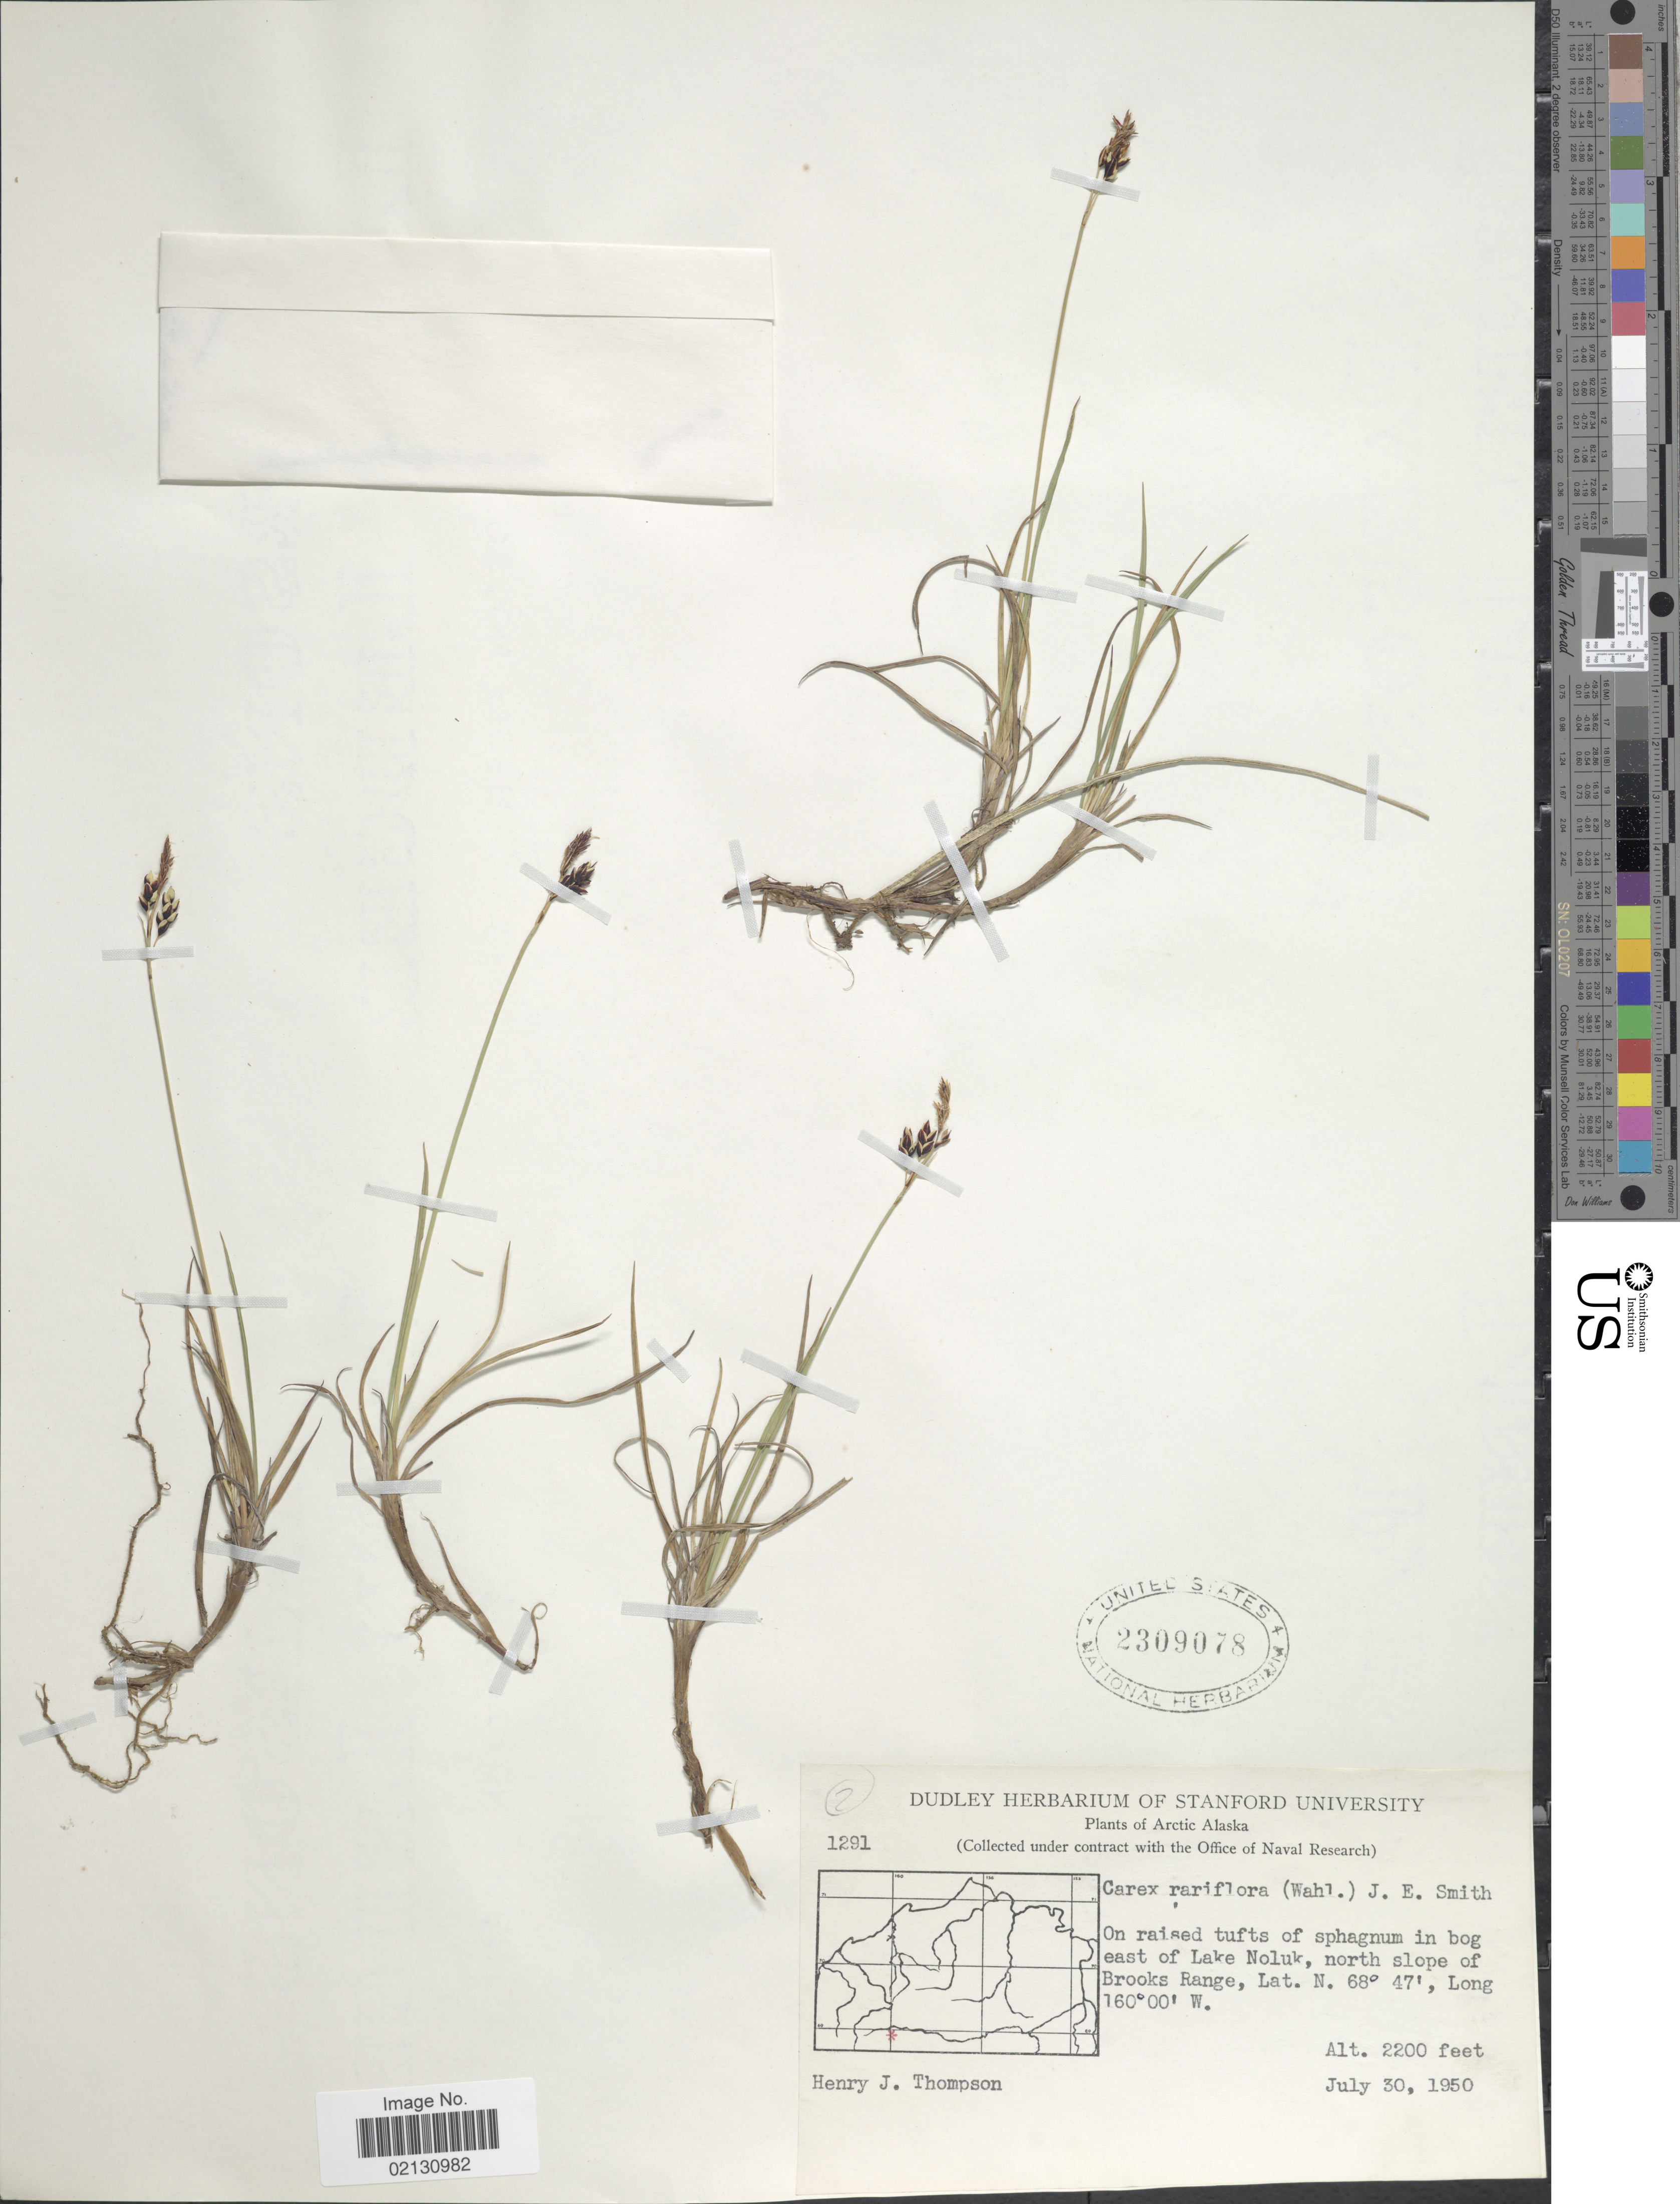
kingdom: Plantae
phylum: Tracheophyta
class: Liliopsida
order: Poales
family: Cyperaceae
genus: Carex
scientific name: Carex rariflora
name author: (Wahlenb.) Sm.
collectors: H. J. Thompson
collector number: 1291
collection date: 1950-07-30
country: United States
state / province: Alaska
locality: Arctic Alaska, On raised tufts of sphagnum in bog east of Lake Noluk, north slope of Brooks Range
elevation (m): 671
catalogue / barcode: US 2309078